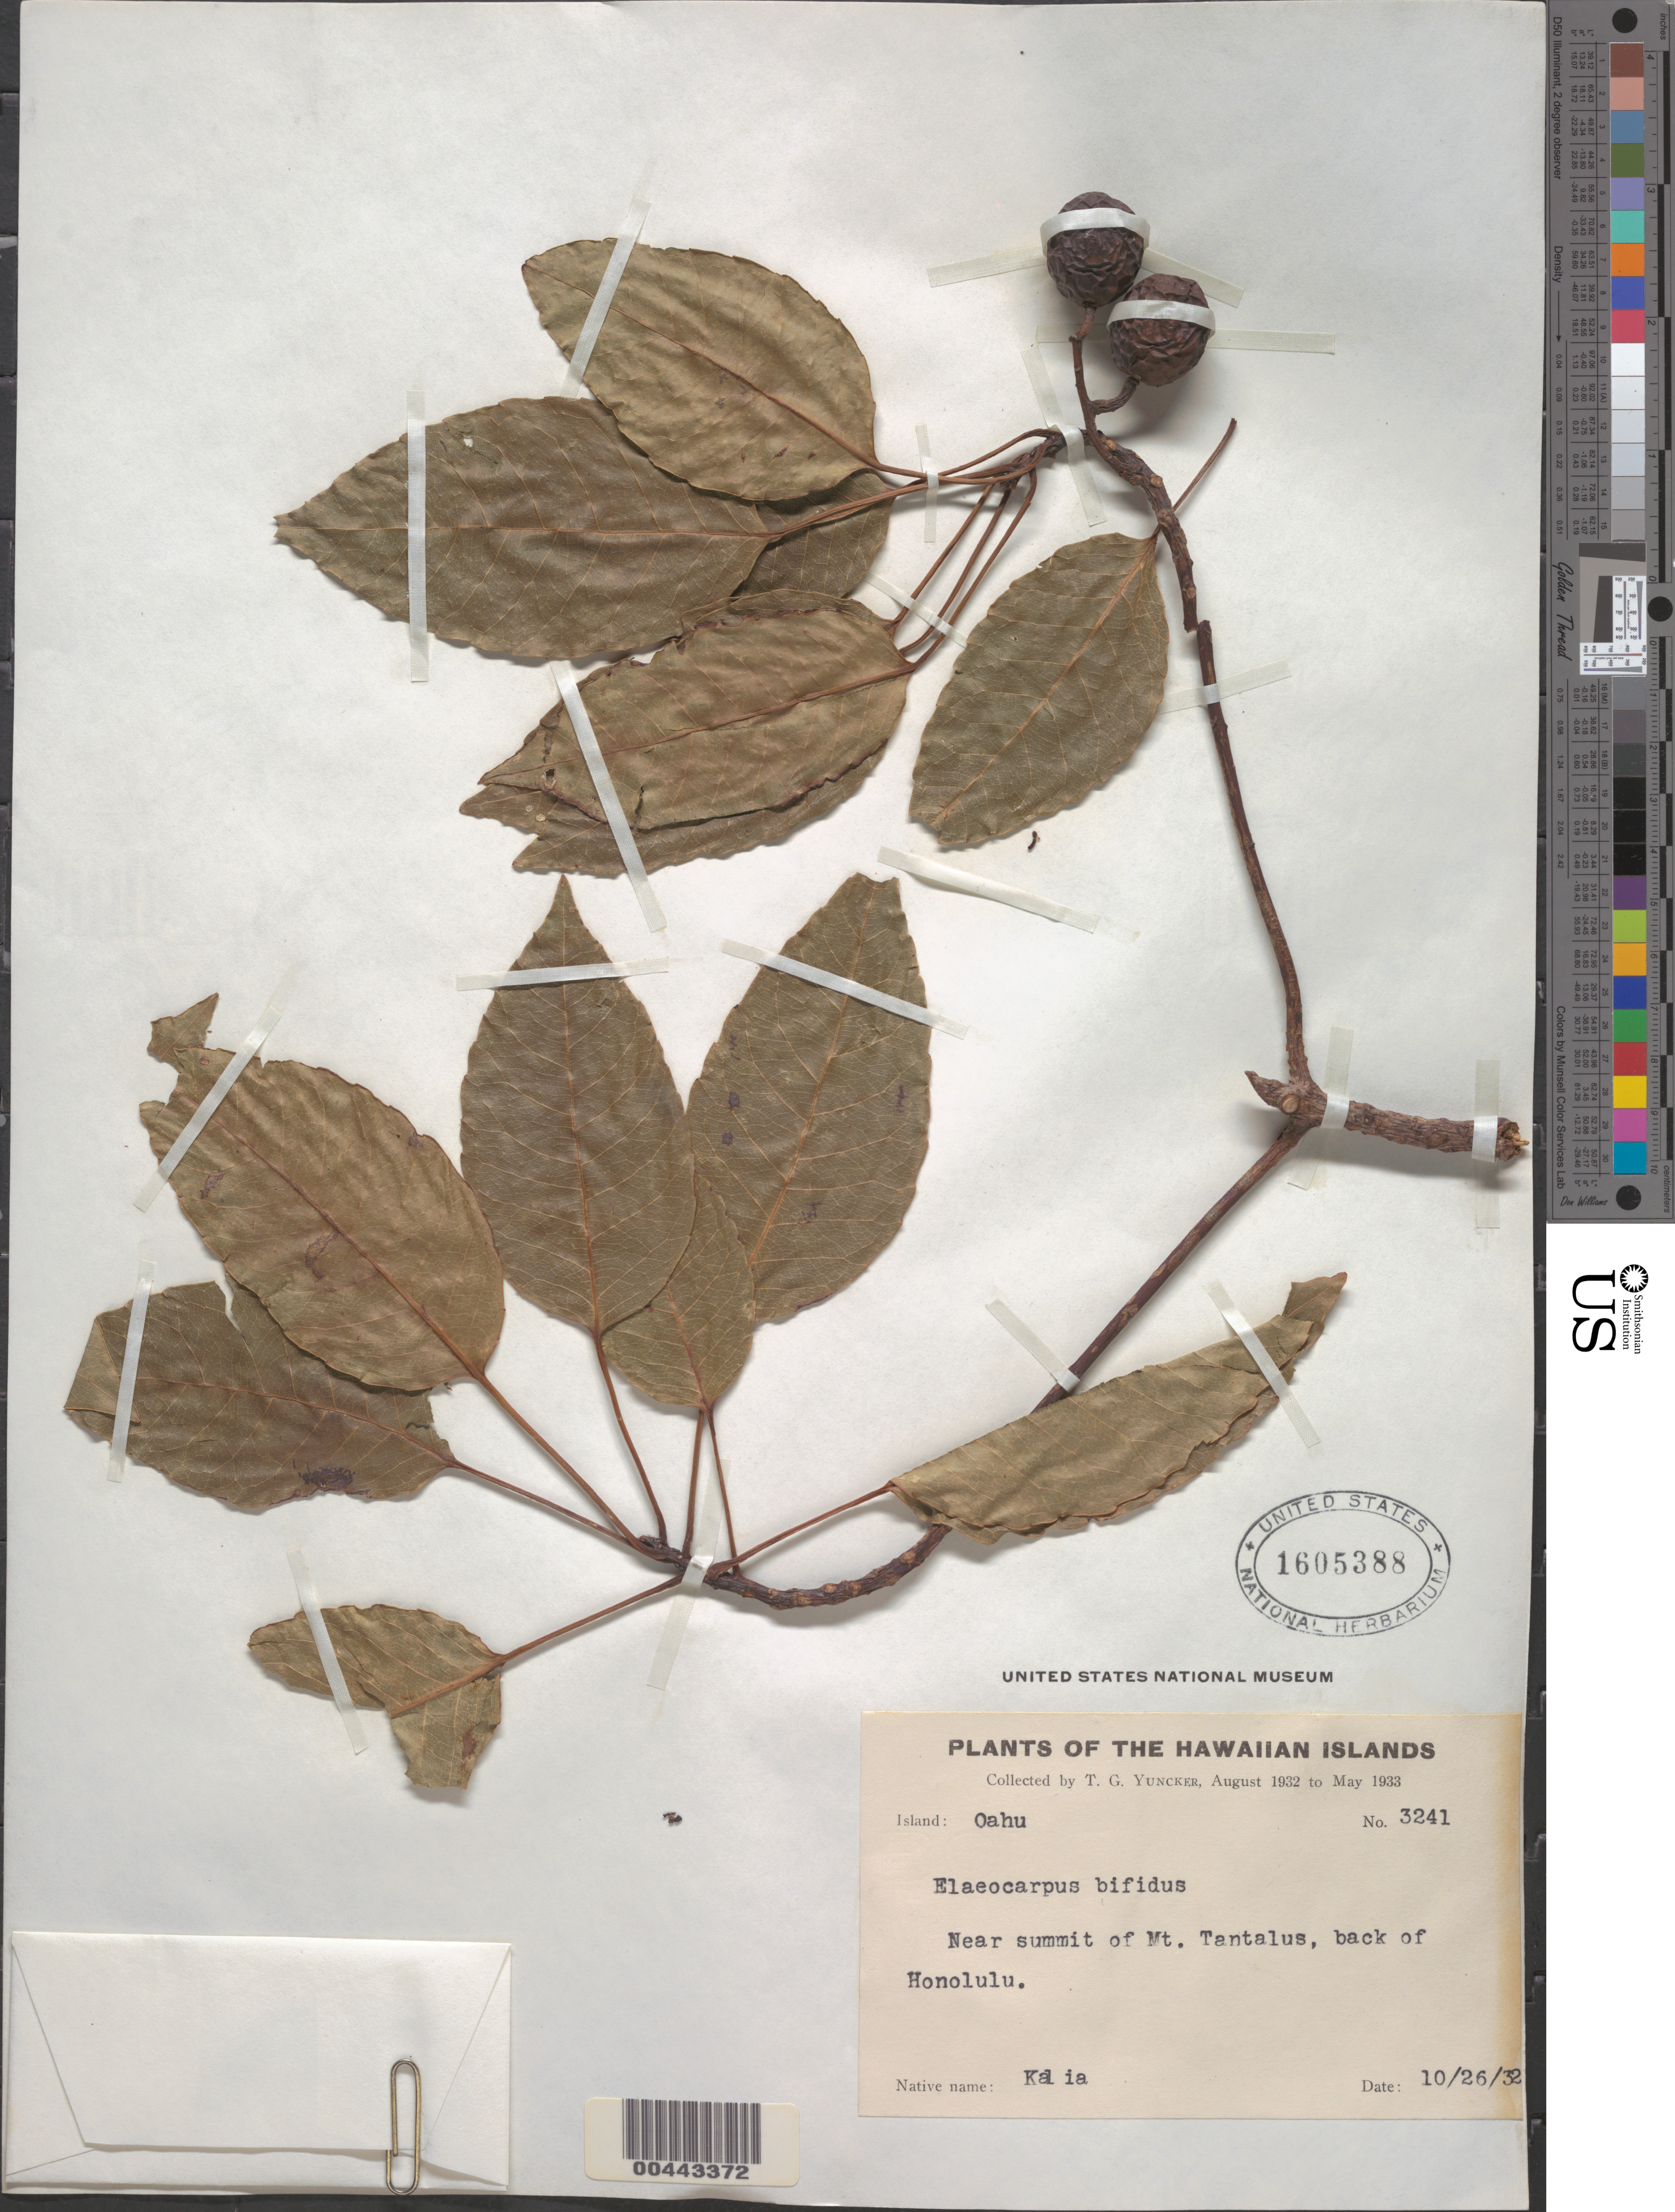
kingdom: Plantae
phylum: Tracheophyta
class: Magnoliopsida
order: Oxalidales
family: Elaeocarpaceae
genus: Elaeocarpus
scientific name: Elaeocarpus bifidus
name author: Hook. & Arn.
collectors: T. G. Yuncker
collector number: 3241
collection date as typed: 26 Oct 1932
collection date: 1932-10-26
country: United States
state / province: Hawaii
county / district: Honolulu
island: Oahu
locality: Near summit of Mt Tantalus, back of Honolulu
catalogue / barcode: US 1605388